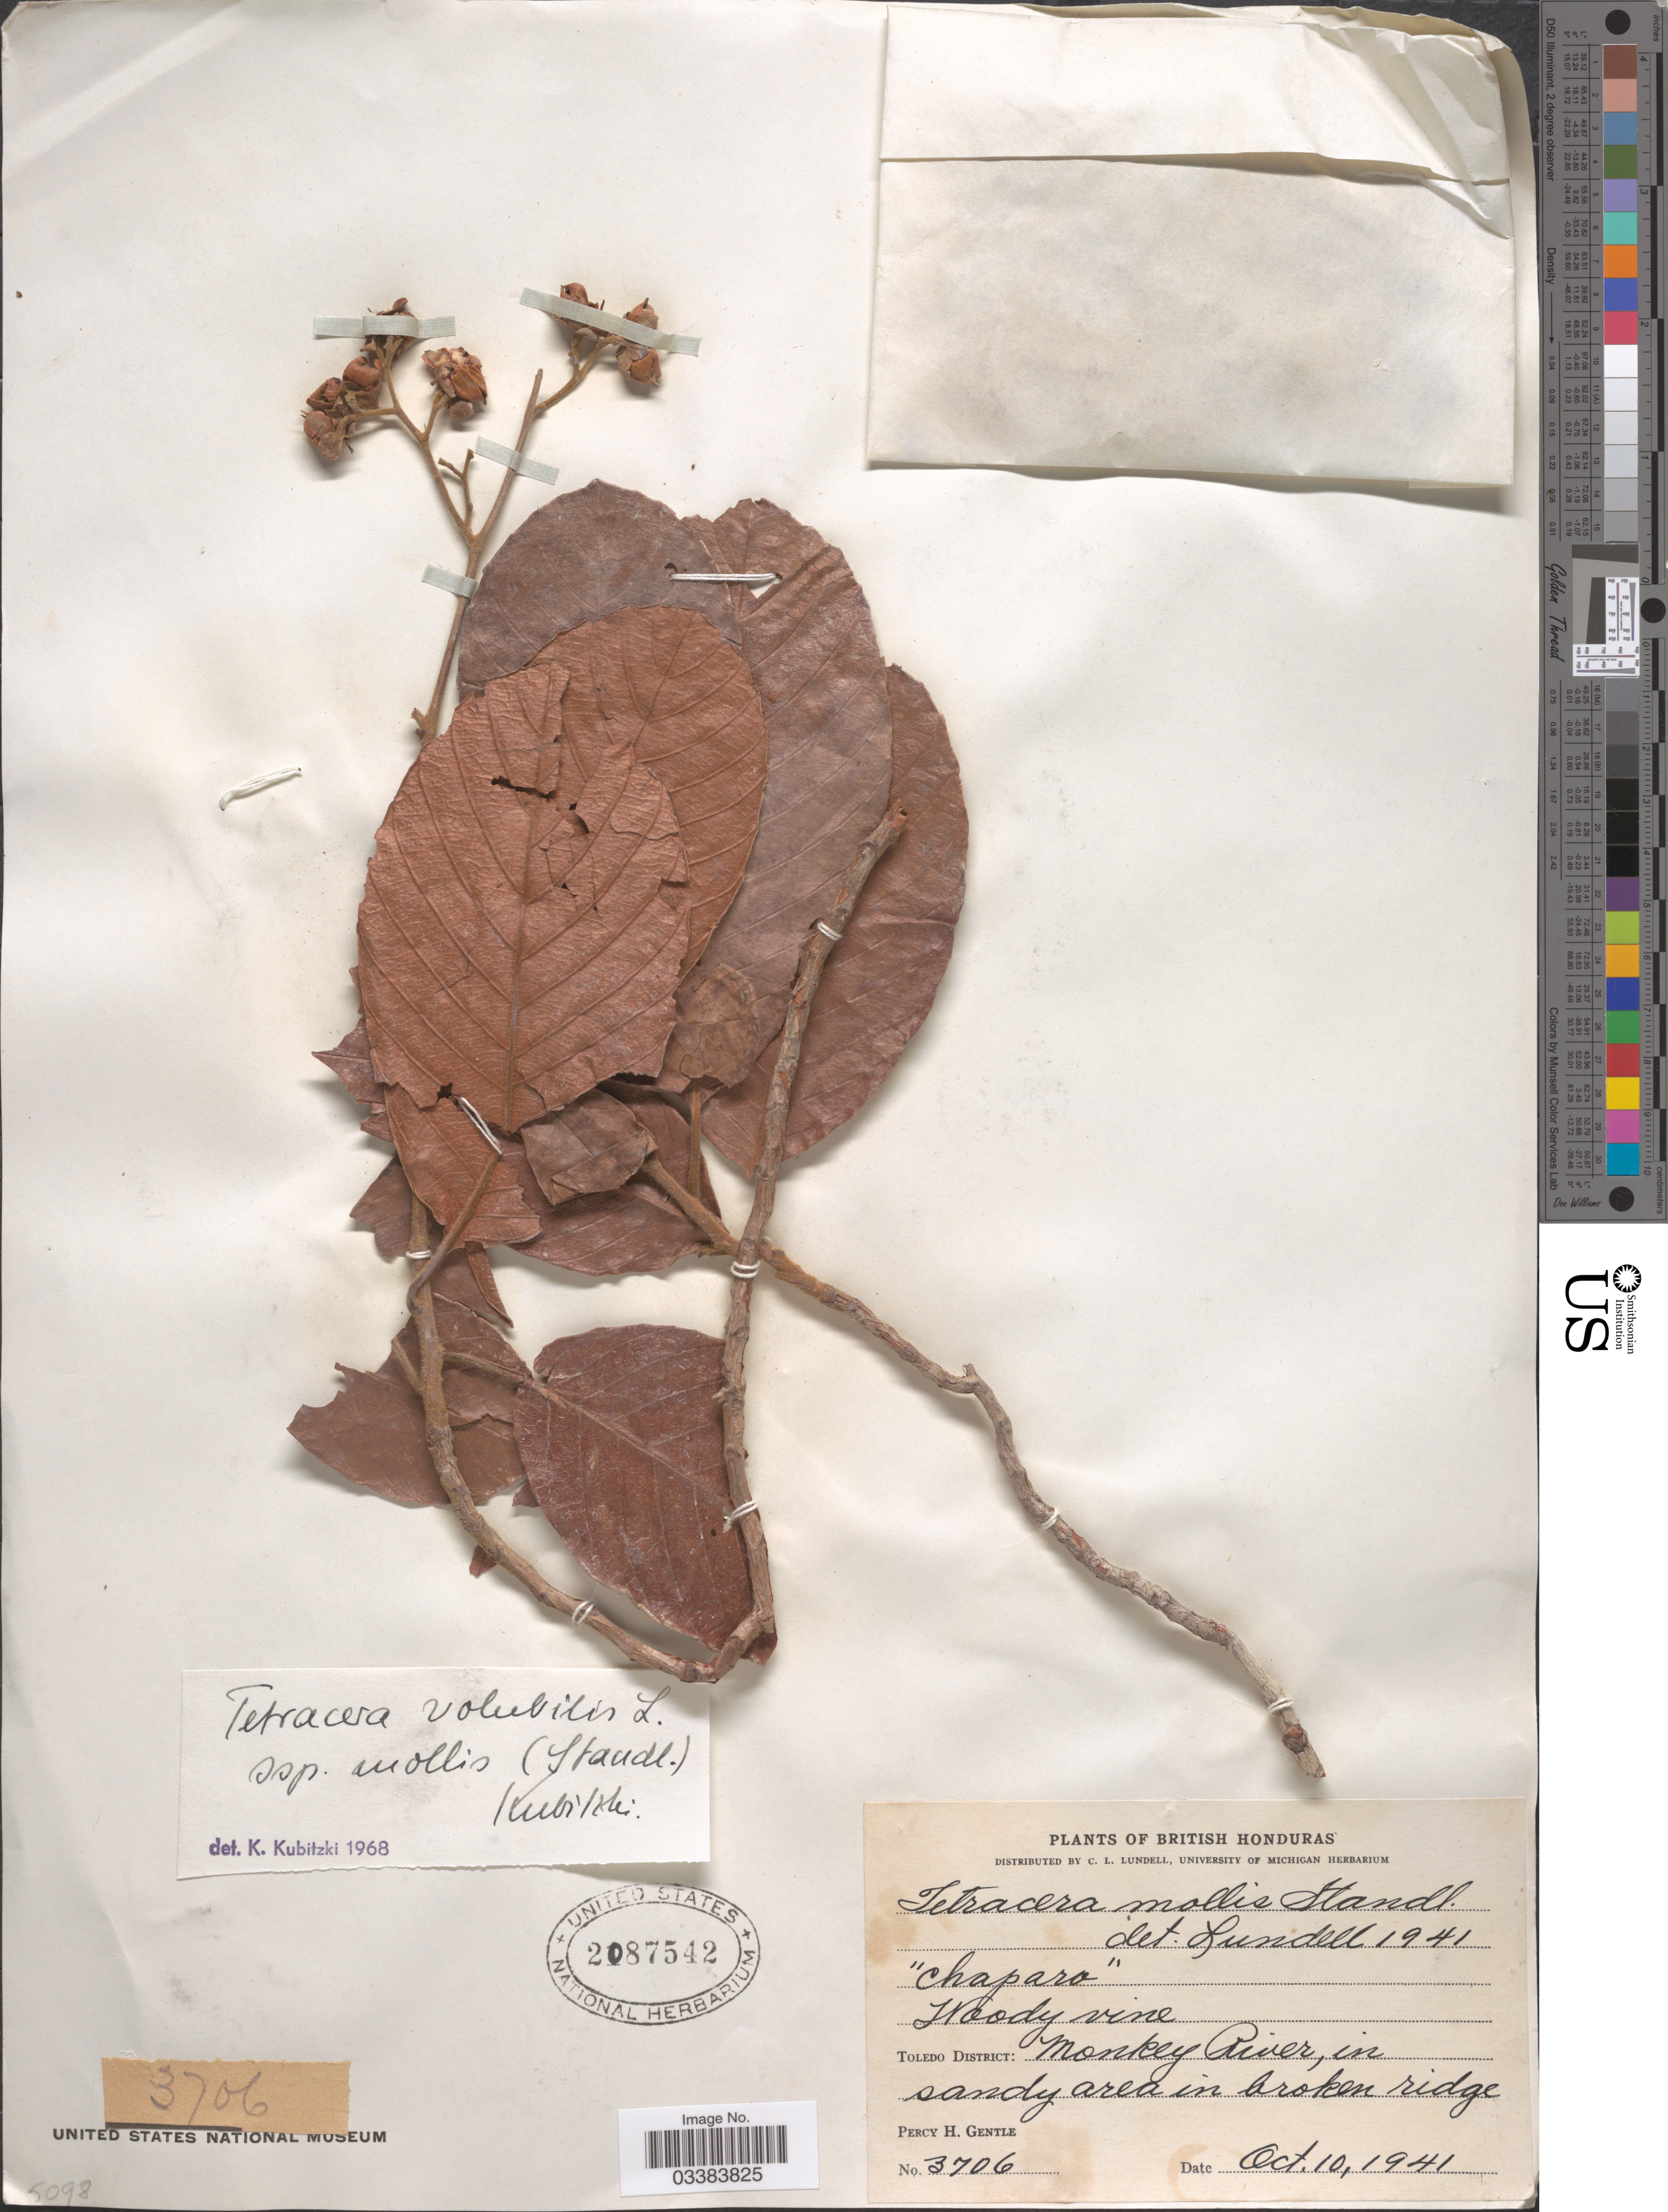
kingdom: Plantae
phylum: Tracheophyta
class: Magnoliopsida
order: Dilleniales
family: Dilleniaceae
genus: Tetracera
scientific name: Tetracera volubilis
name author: L.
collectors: P. H. Gentle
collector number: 3706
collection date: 1941-10-10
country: Belize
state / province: Toledo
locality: British Honduras. Toledo District: Monkey River.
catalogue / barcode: US 2087542